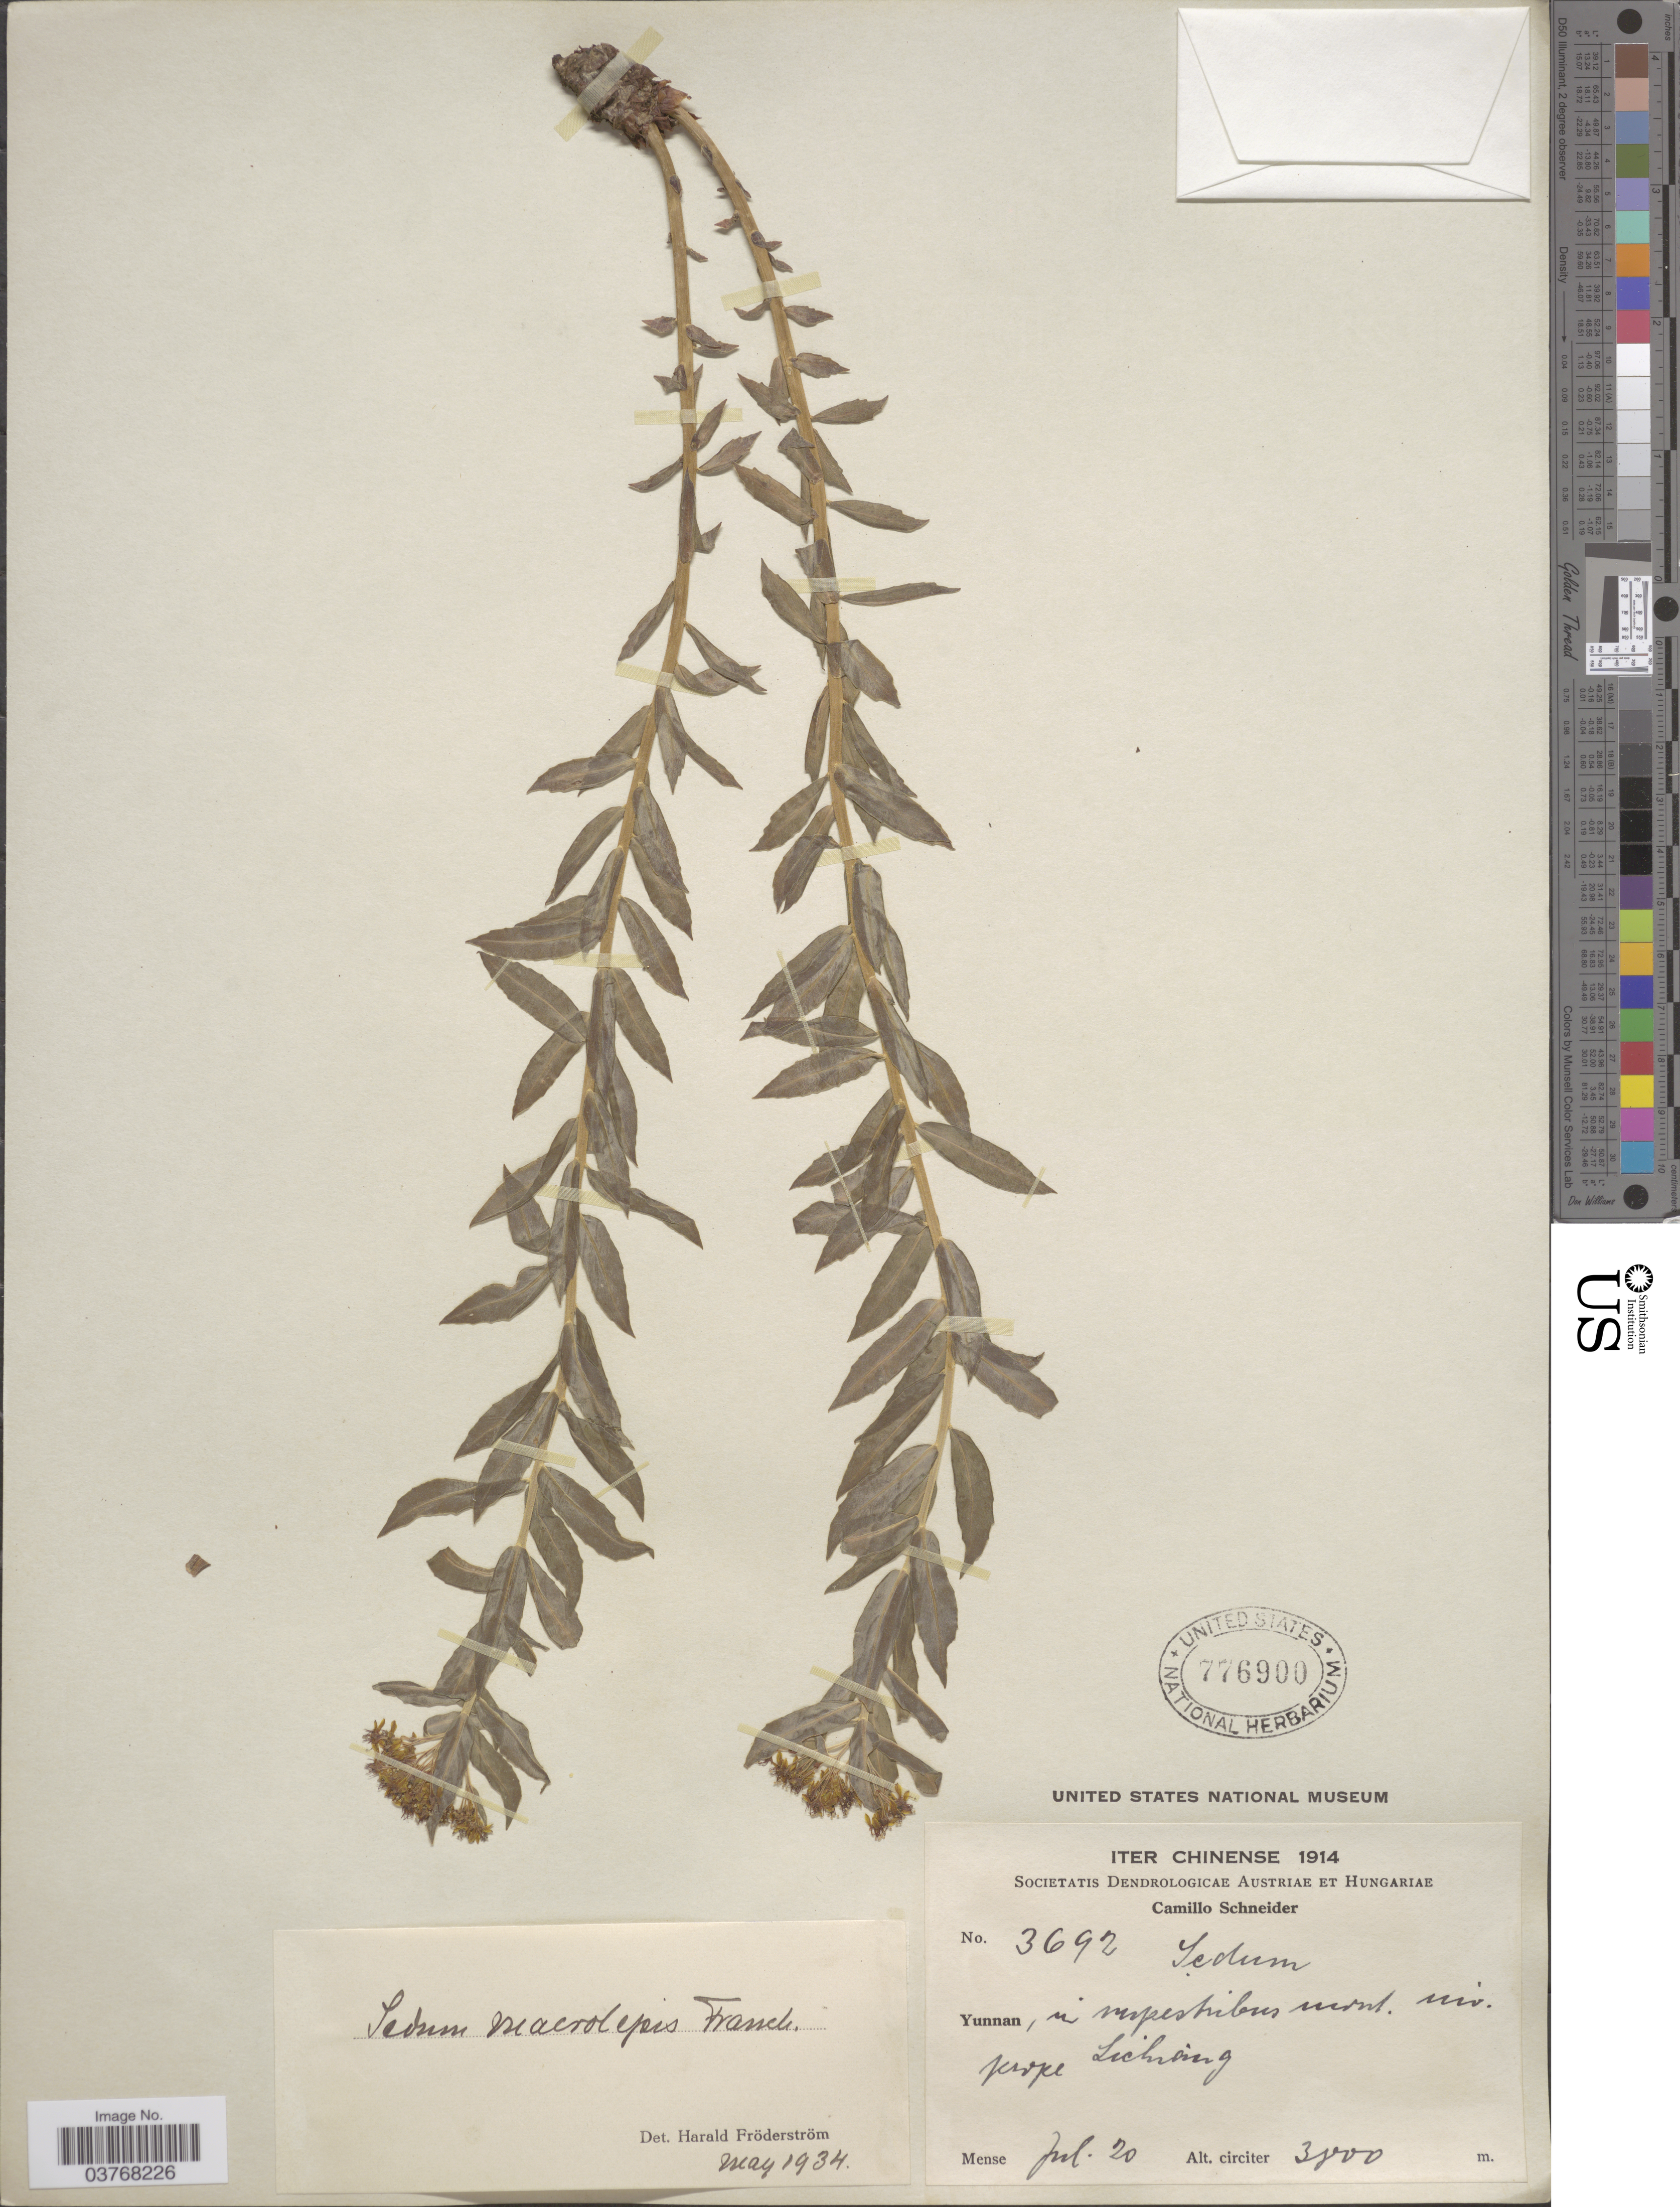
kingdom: Plantae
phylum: Tracheophyta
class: Magnoliopsida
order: Saxifragales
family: Crassulaceae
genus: Rhodiola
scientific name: Rhodiola kirilowii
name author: (Regel) Maxim.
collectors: C. K. Schneider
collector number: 3692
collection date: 1914-07-20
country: China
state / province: Yunnan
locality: Prope Lichiang.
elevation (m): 3800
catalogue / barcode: US 776900